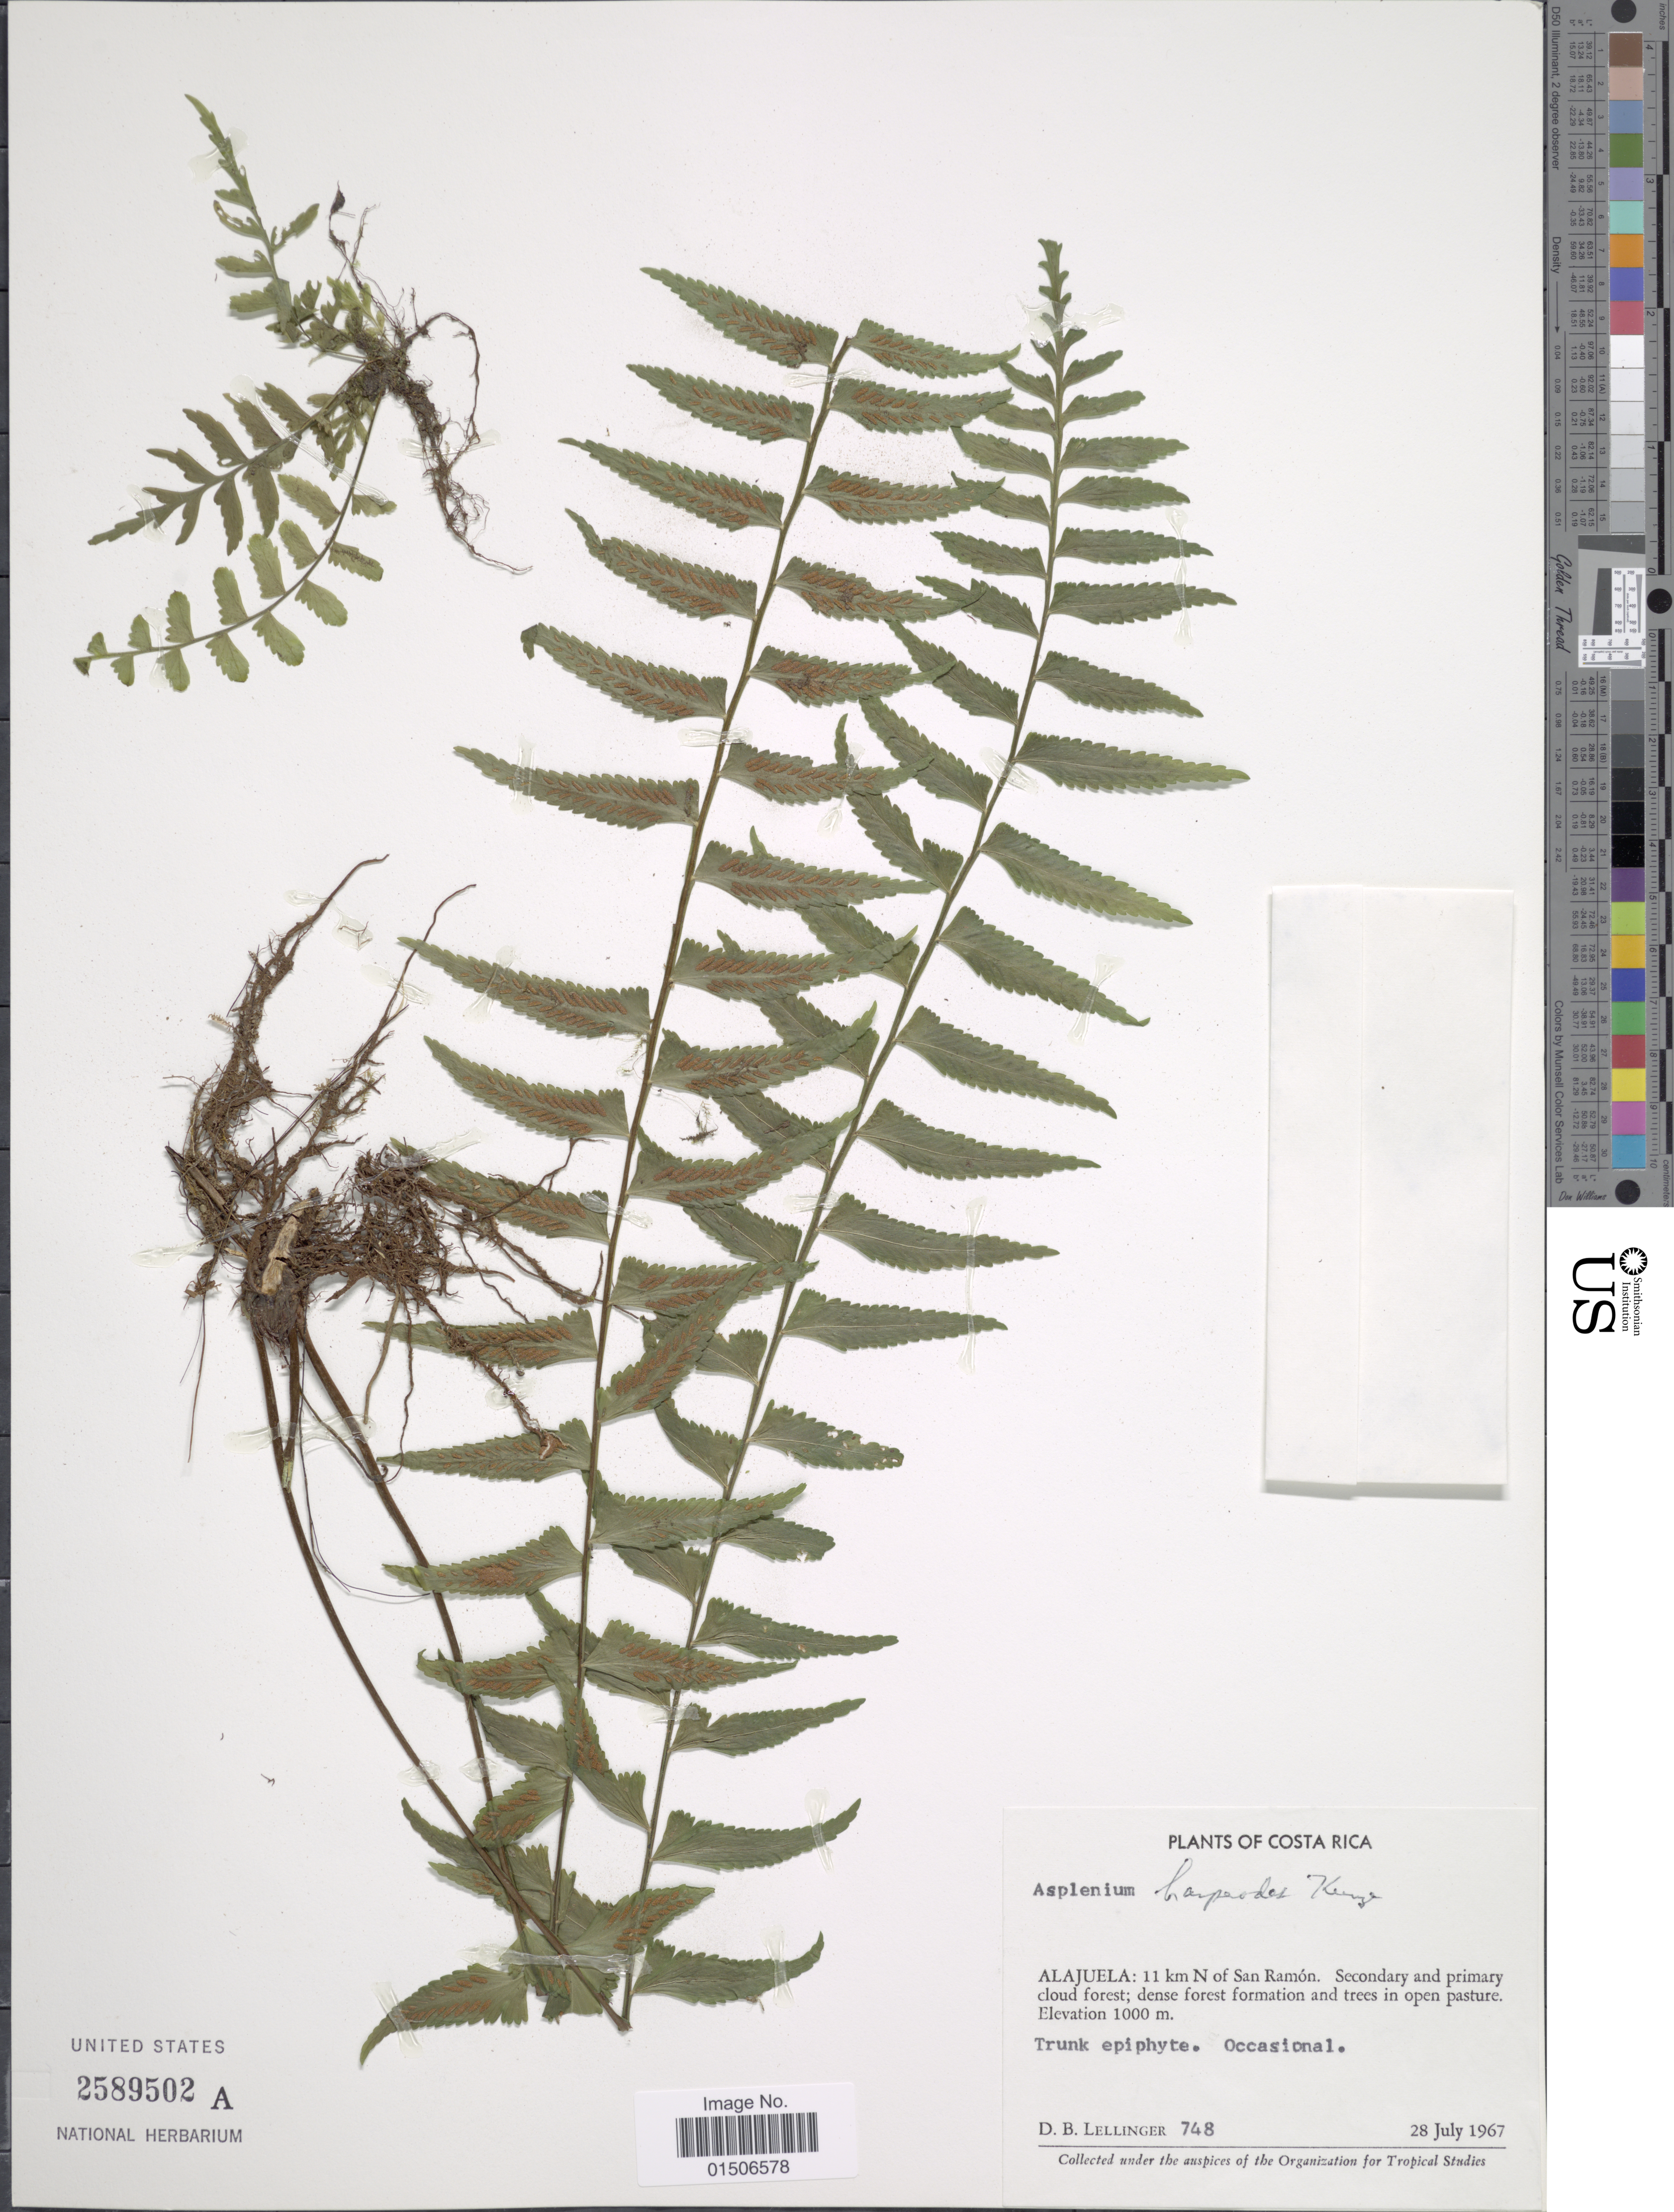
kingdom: Plantae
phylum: Tracheophyta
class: Polypodiopsida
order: Polypodiales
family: Aspleniaceae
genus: Asplenium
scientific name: Asplenium harpeodes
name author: Kunze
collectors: D. B. Lellinger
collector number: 748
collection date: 1967-07-28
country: Costa Rica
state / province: Alajuela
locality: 11 km N of San Ramón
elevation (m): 1000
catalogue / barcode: US 2589502A